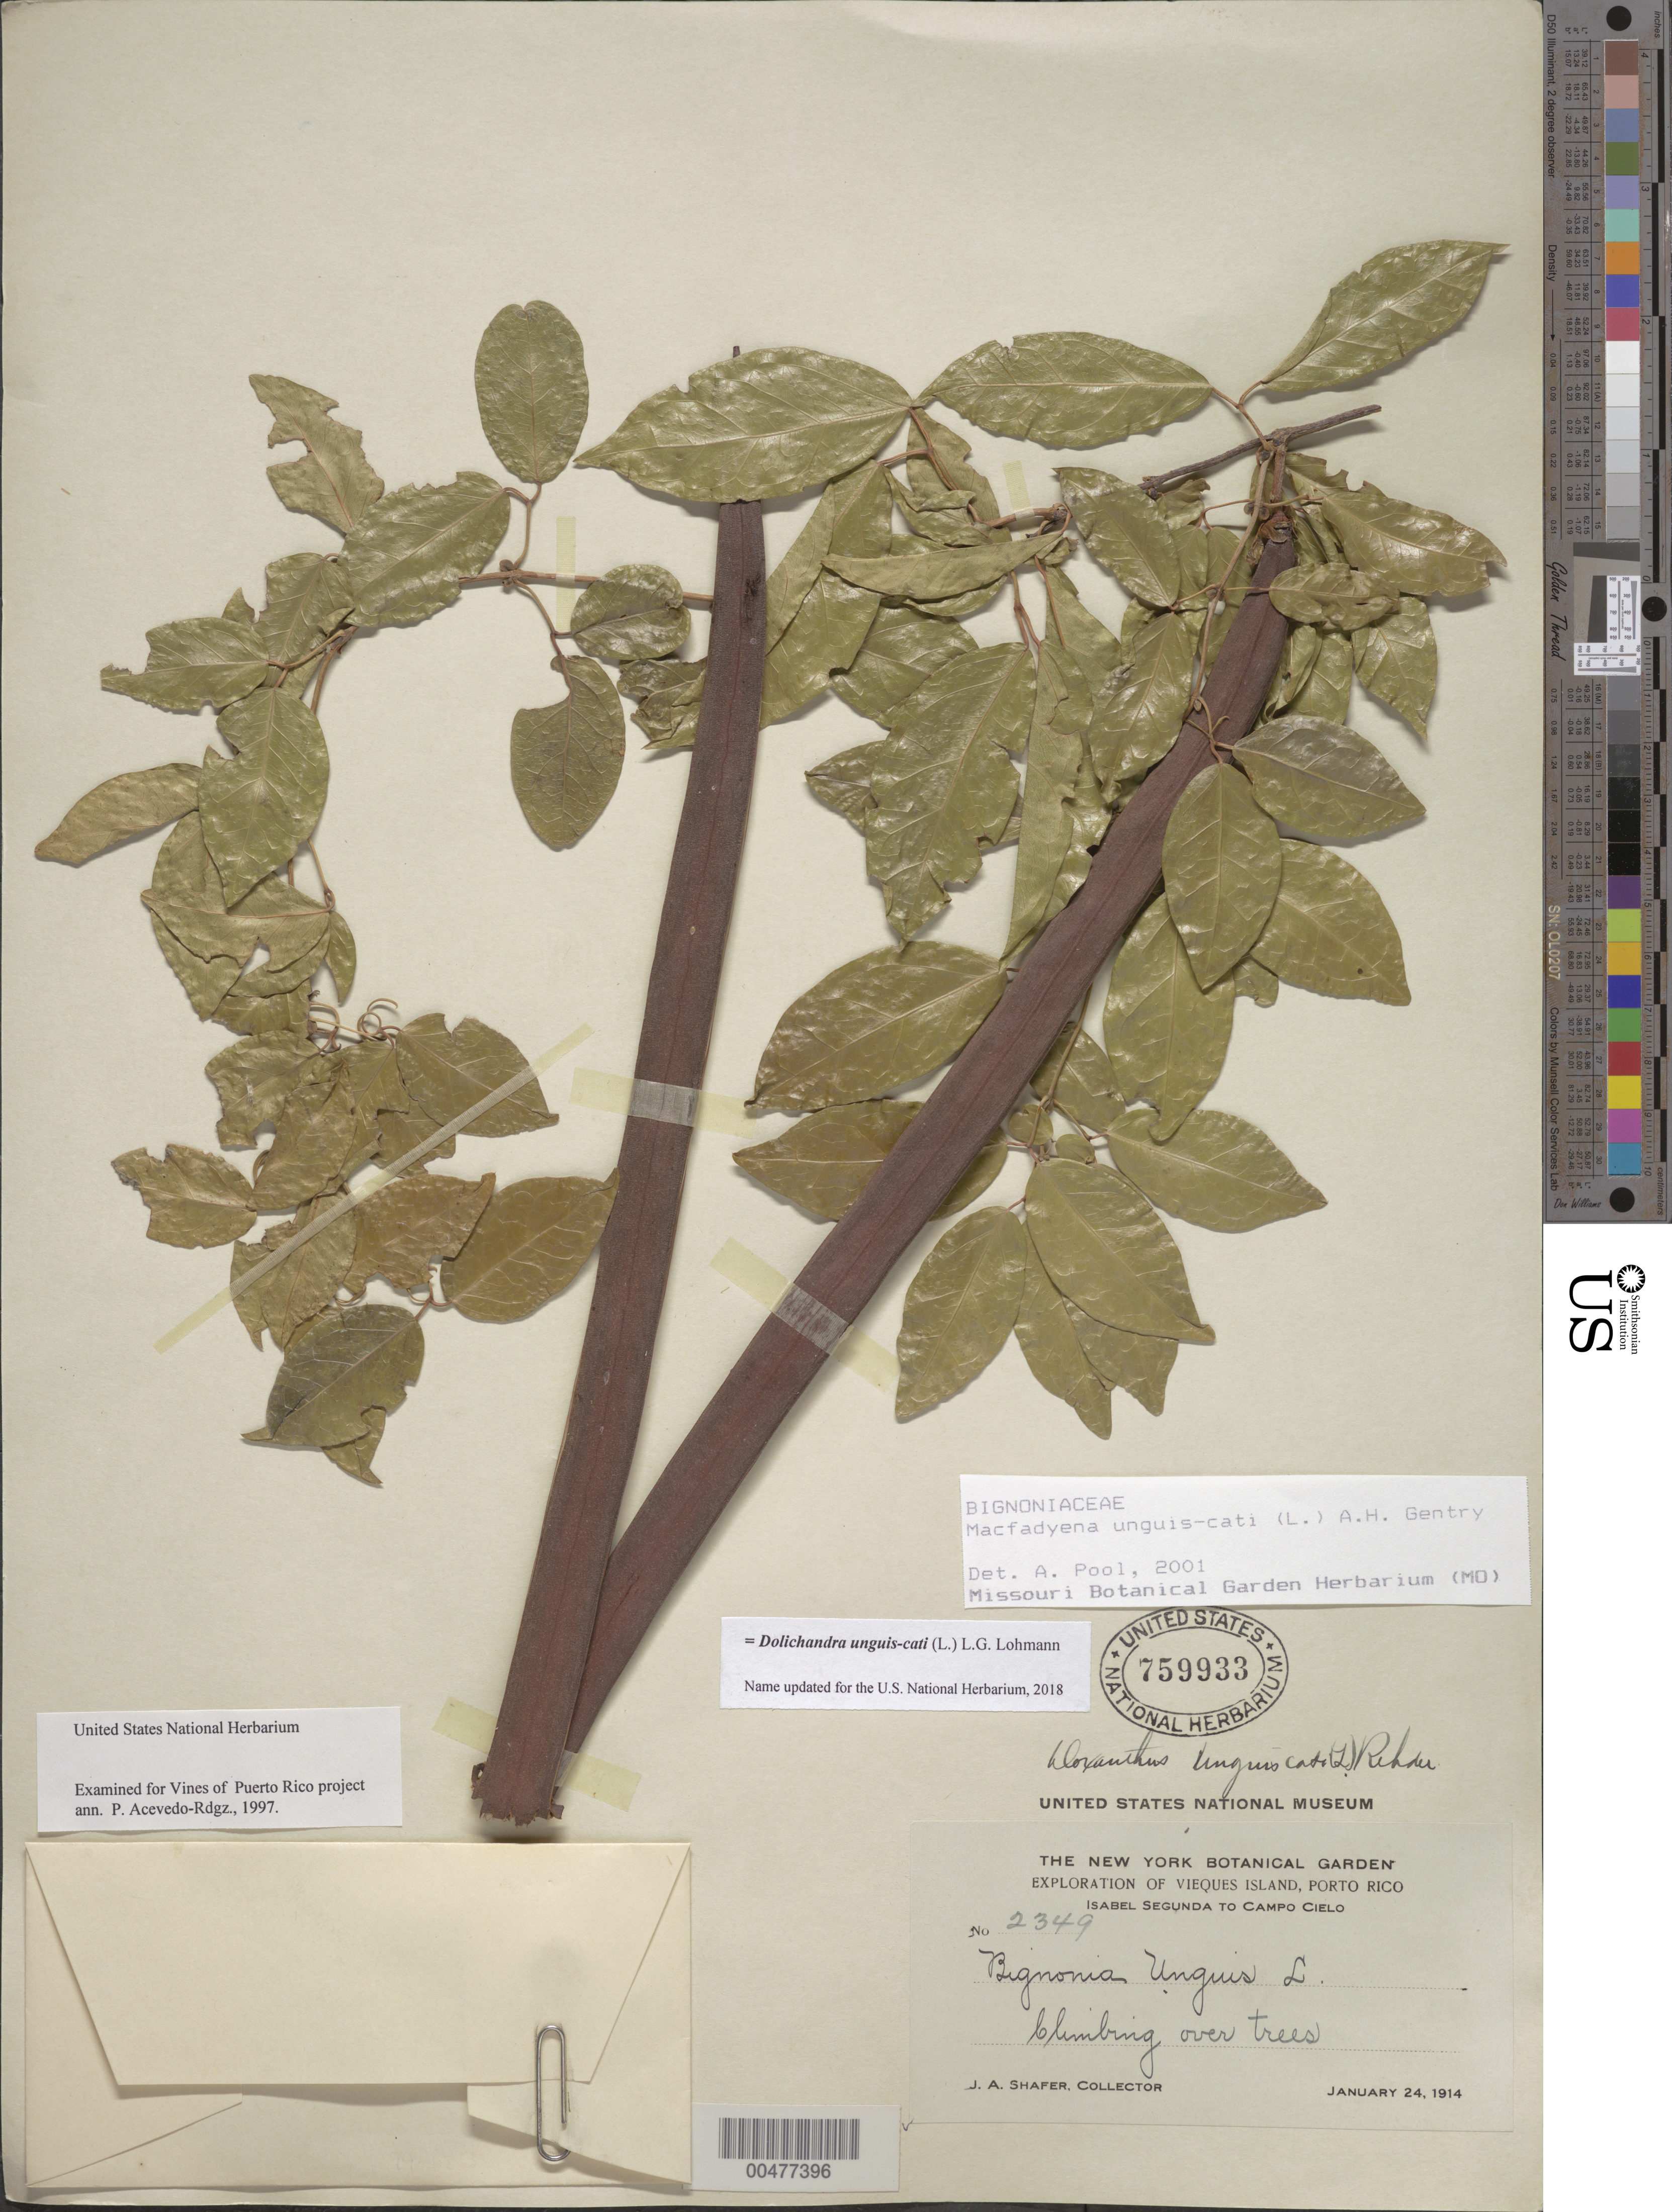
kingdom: Plantae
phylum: Tracheophyta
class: Magnoliopsida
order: Lamiales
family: Bignoniaceae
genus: Dolichandra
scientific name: Dolichandra unguis-cati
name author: (L.) L.G. Lohmann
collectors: J. A. Shafer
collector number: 2349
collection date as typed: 24 Jan 1914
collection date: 1914-01-24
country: Puerto Rico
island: Greater Antilles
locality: Climbing over trees.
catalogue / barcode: US 759933